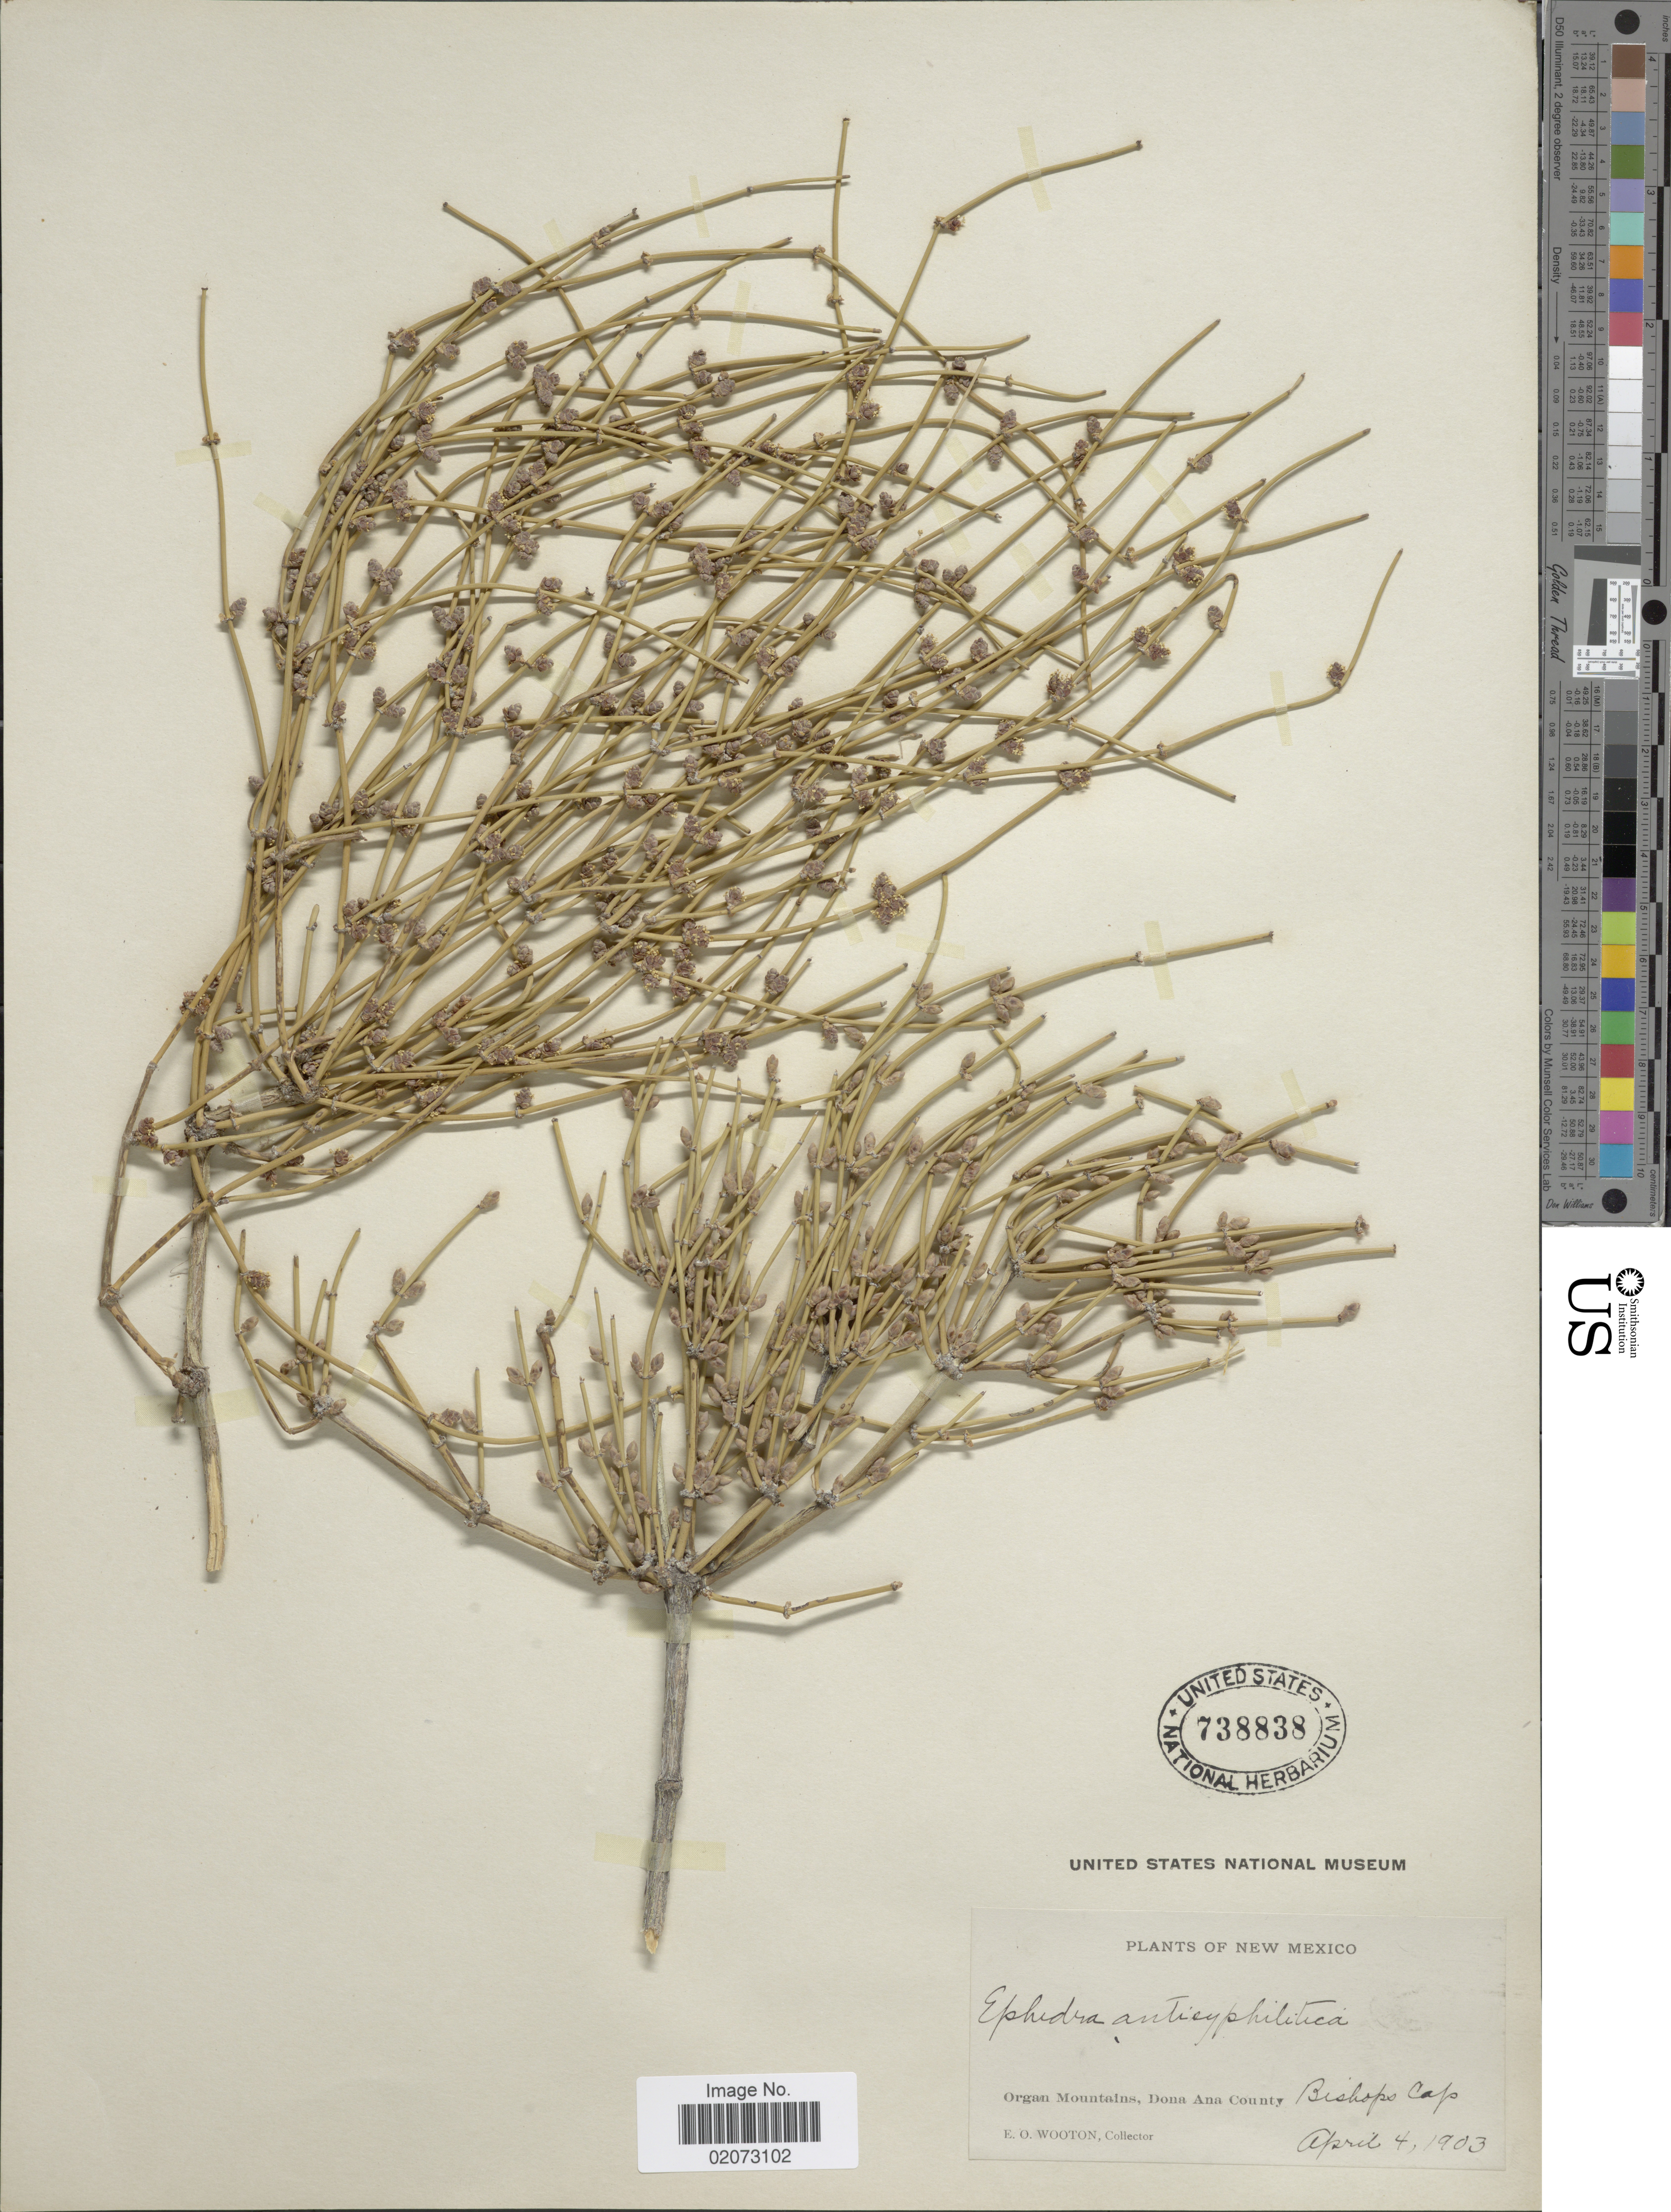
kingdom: Plantae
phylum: Tracheophyta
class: Gnetopsida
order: Ephedrales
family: Ephedraceae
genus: Ephedra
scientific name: Ephedra antisyphilitica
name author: Berland. ex C.A. Mey.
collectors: E. O. Wooton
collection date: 1903-04-04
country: United States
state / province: New Mexico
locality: Organ Mountains, Dona Ana County. Bishops Cap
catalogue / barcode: US 738838